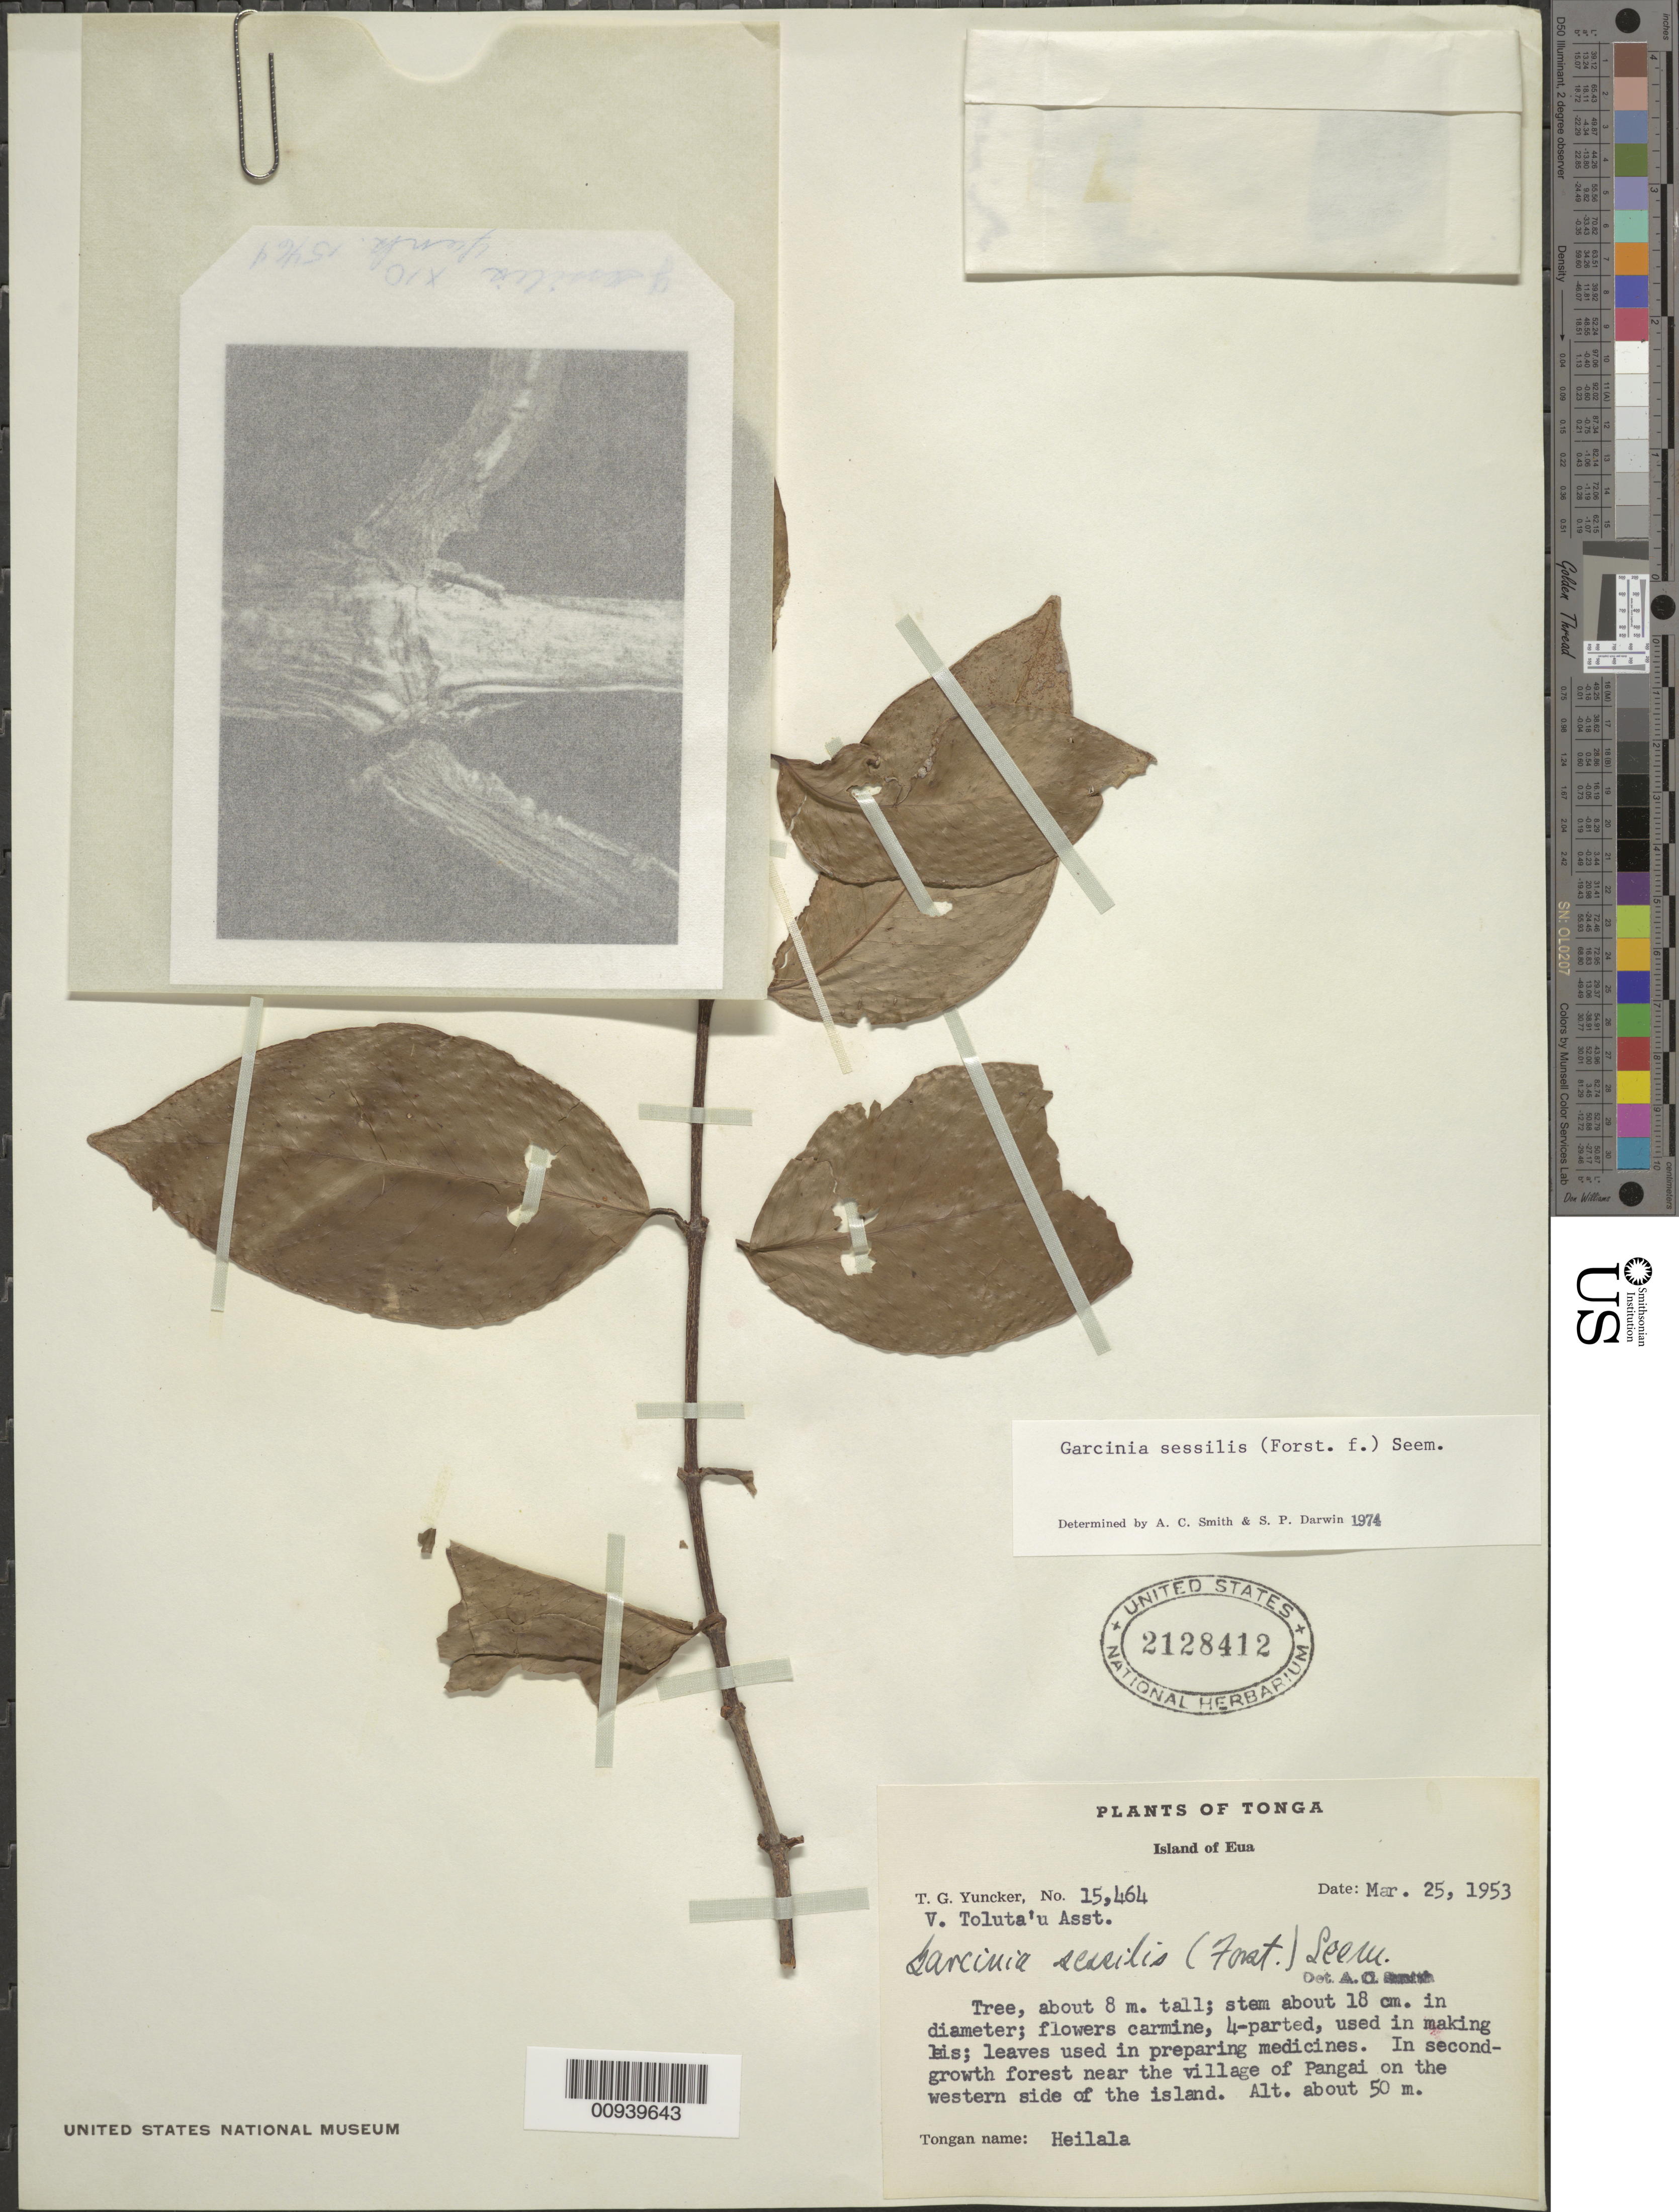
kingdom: Plantae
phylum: Tracheophyta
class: Magnoliopsida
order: Malpighiales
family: Clusiaceae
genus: Garcinia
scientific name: Garcinia sessilis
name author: (G. Forst.) Seem.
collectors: T. G. Yuncker & V. Toluta'u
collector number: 15464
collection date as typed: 25 Mar 1953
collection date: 1953-03-25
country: Tonga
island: Eua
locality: Near the village of Pangai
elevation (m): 50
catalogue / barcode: US 2128412